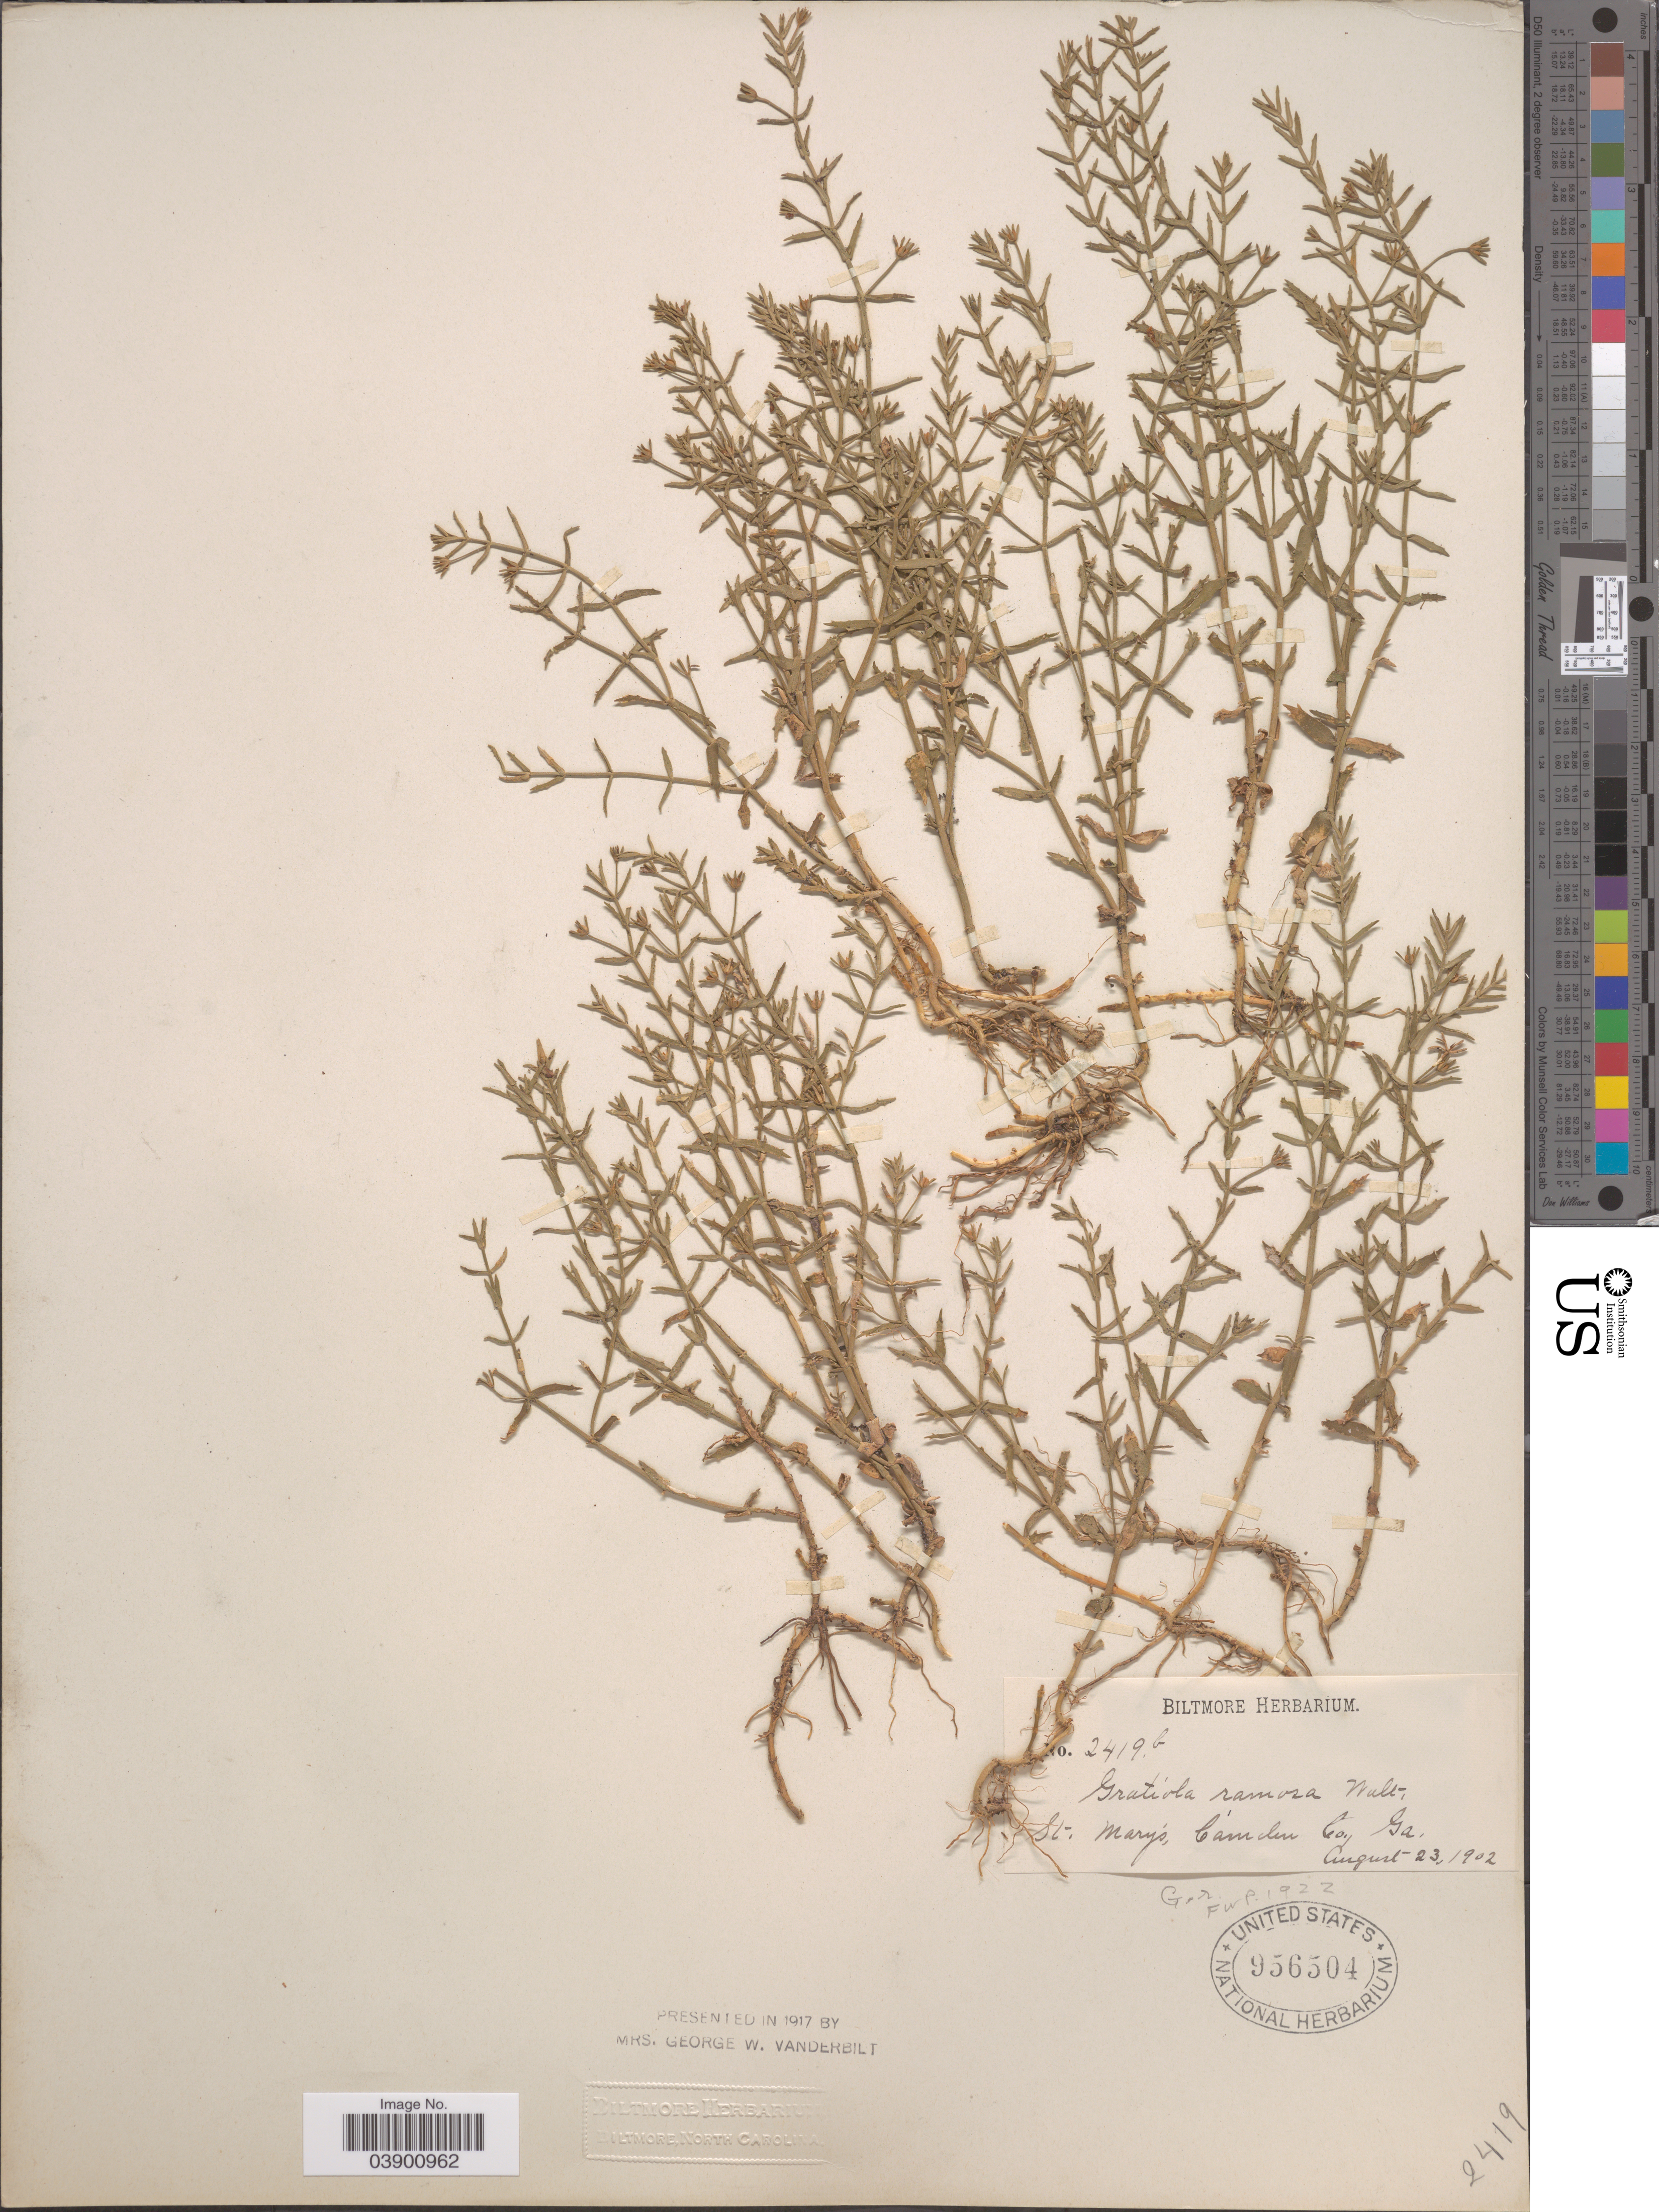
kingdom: Plantae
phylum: Tracheophyta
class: Magnoliopsida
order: Lamiales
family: Plantaginaceae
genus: Gratiola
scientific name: Gratiola ramosa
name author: Walter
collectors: ex herb. Biltmore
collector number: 2419b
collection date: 1902-08-23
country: United States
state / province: Georgia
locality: St. Mary's, Camden Co.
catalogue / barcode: US 956504